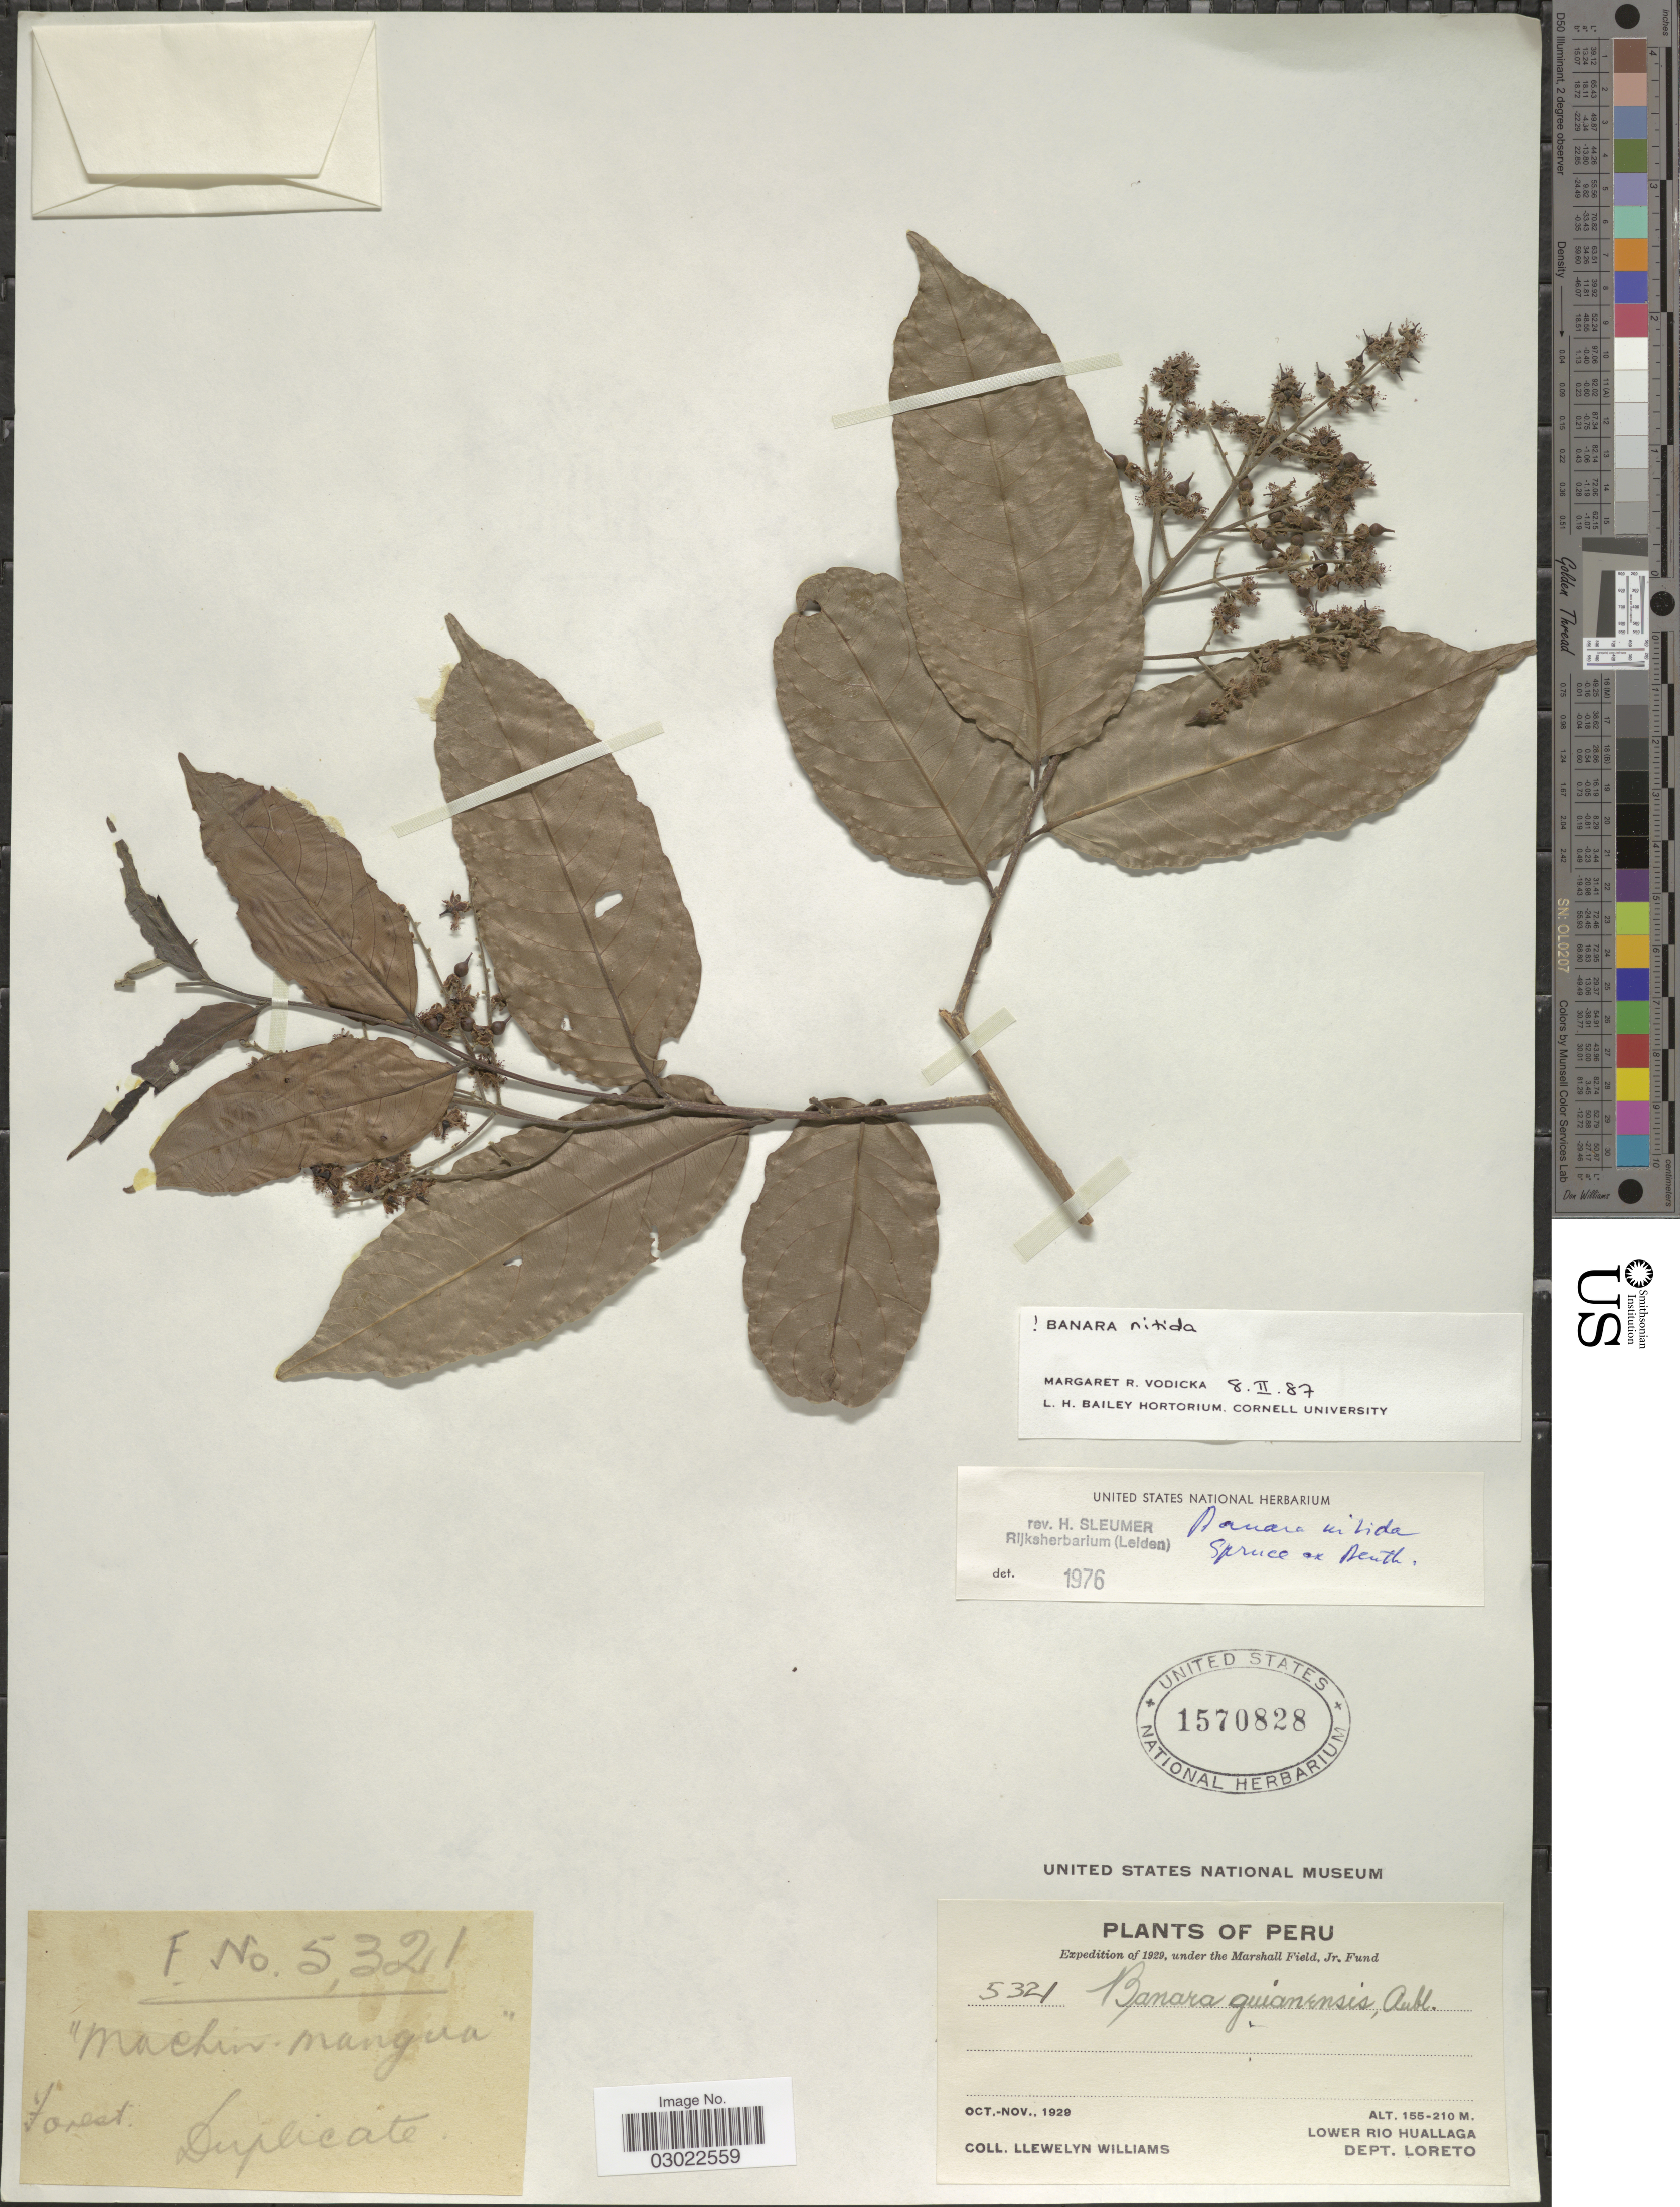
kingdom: Plantae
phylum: Tracheophyta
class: Magnoliopsida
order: Malpighiales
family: Salicaceae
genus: Banara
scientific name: Banara nitida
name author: Spruce ex Benth.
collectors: Ll. Williams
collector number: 5321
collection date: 1929-10/1929-11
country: Peru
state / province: Loreto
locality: Lower Rio Huallaga Dept. Loreto.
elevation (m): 155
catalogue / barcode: US 1570828